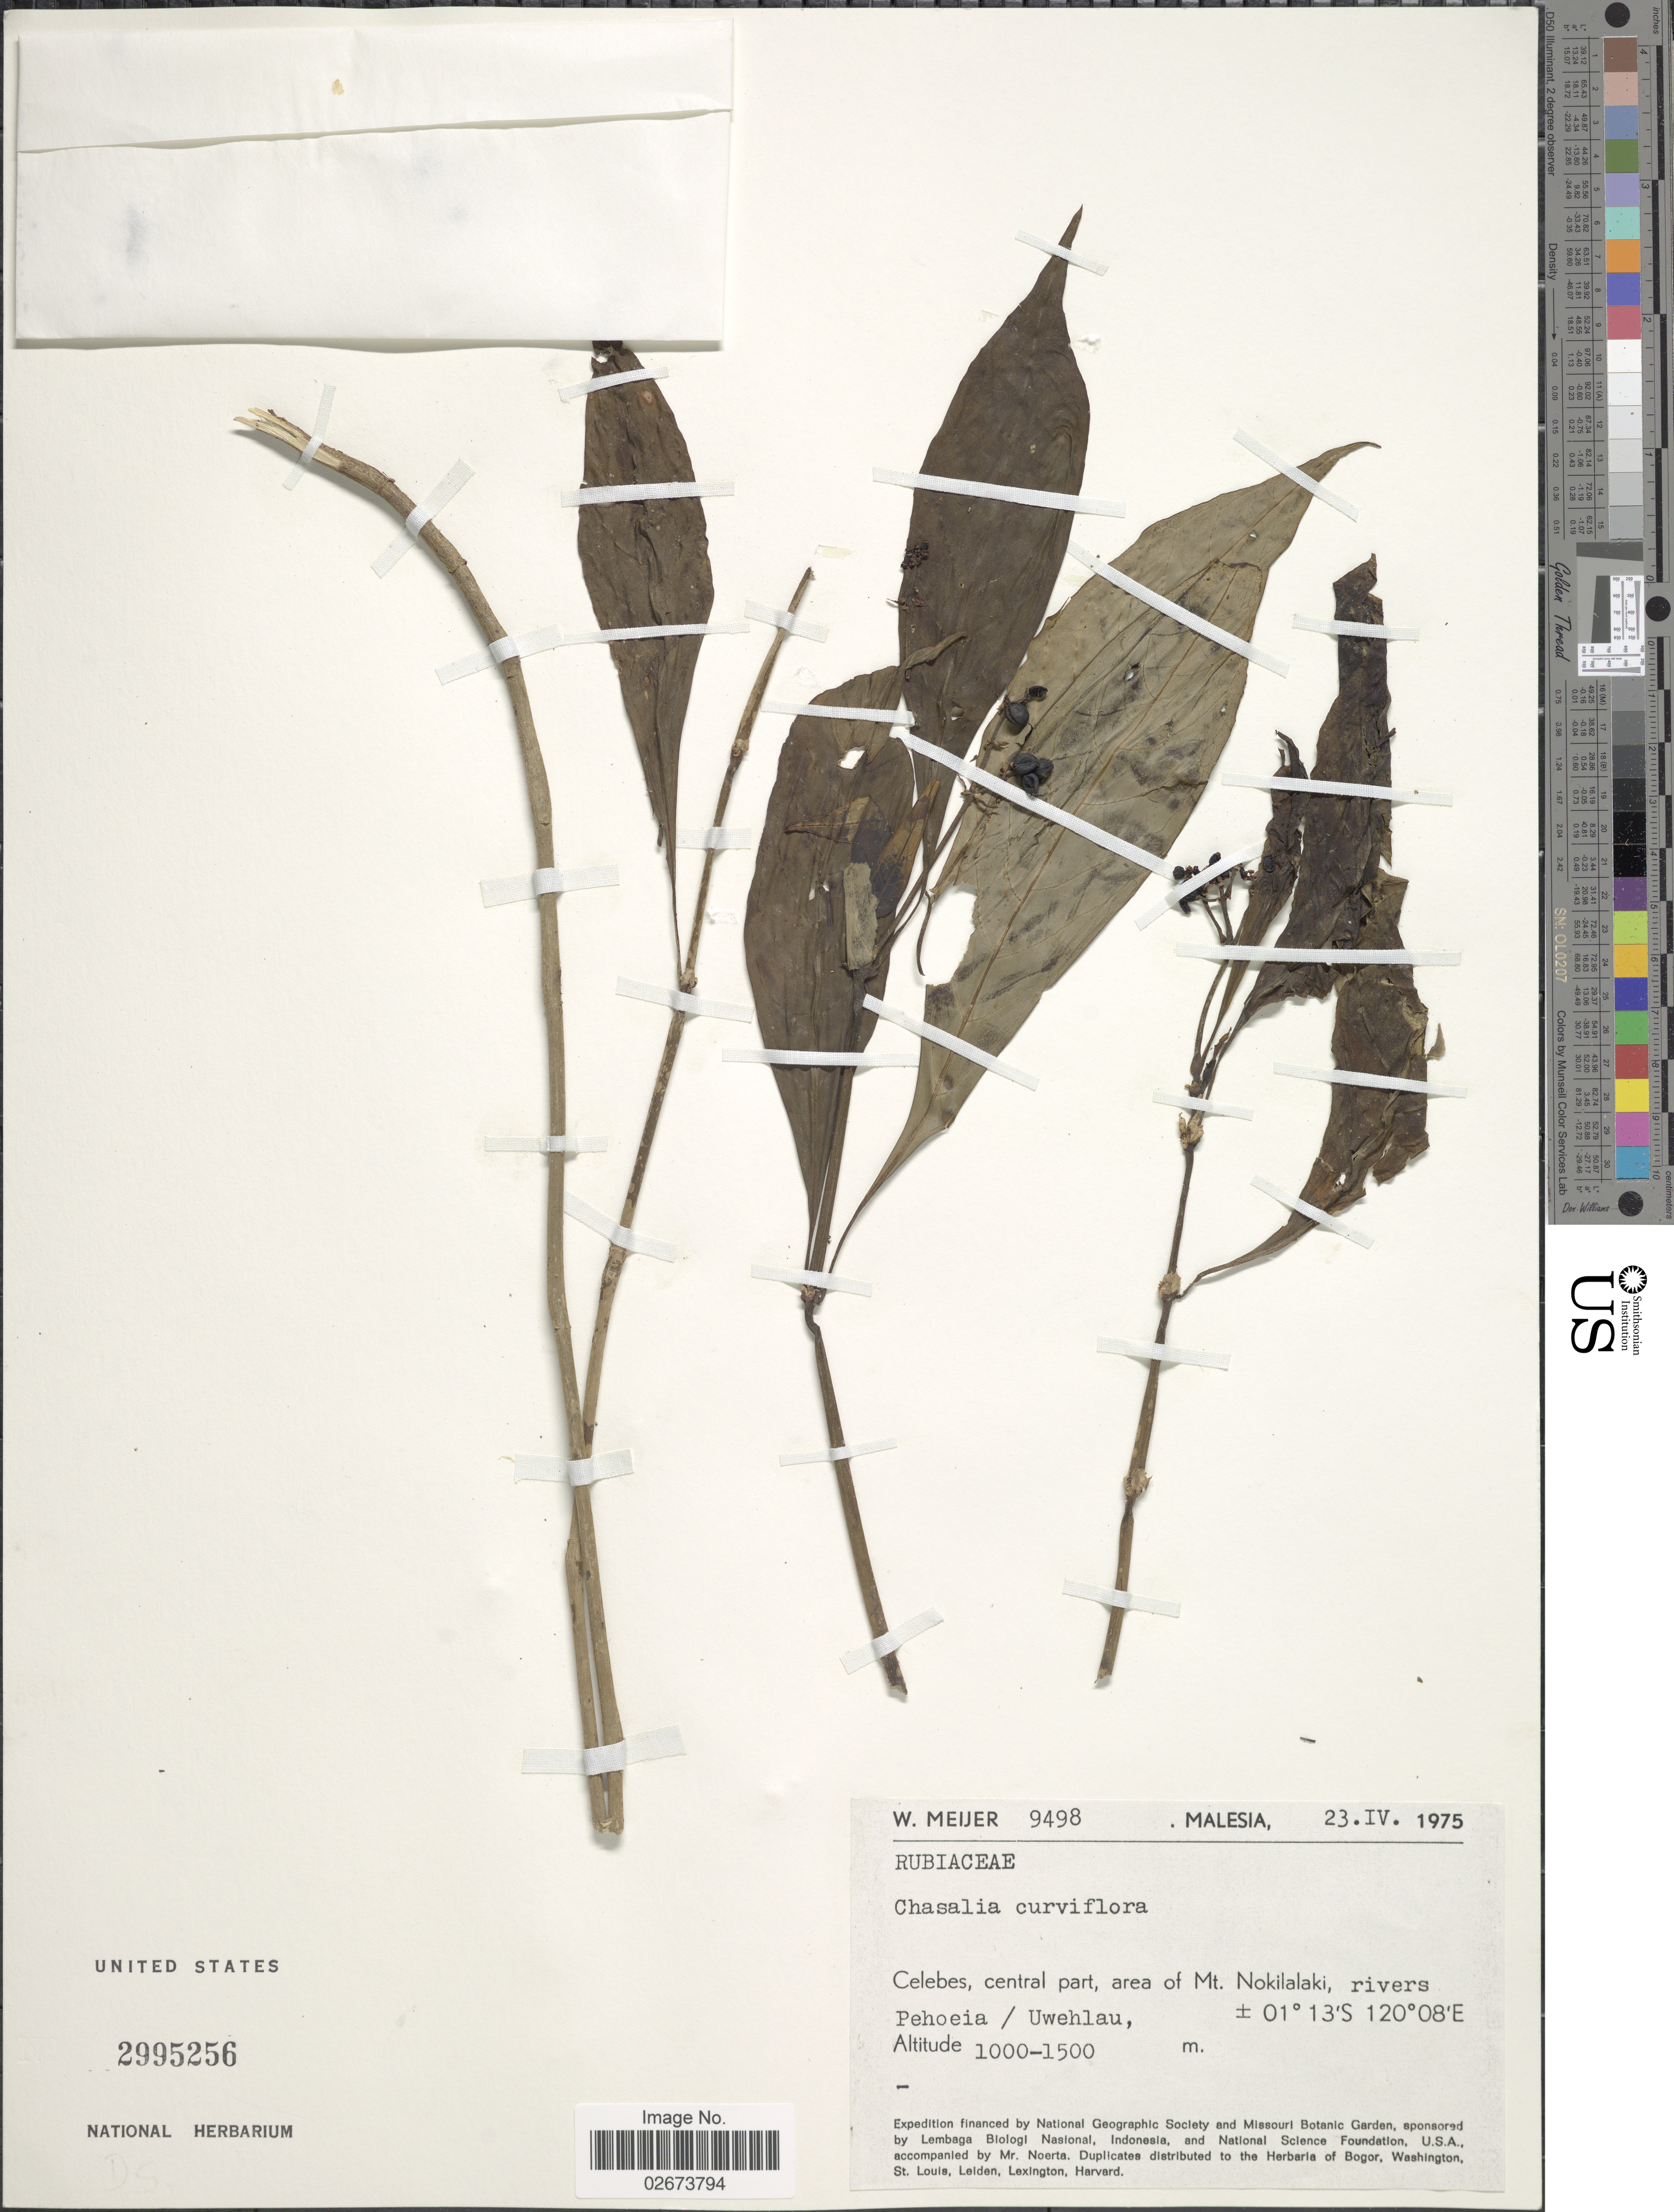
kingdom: Plantae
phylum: Tracheophyta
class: Magnoliopsida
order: Gentianales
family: Rubiaceae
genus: Chassalia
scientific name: Chassalia curviflora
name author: (Wall.) Thwaites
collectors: W. Meijer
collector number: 9498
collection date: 1975-04-23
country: Malaysia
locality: Malesia, Celebes, central part, area of Mt. Nokilalaki, rivers Pehoeia/Uhwehlau.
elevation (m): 1000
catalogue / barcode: US 2995256